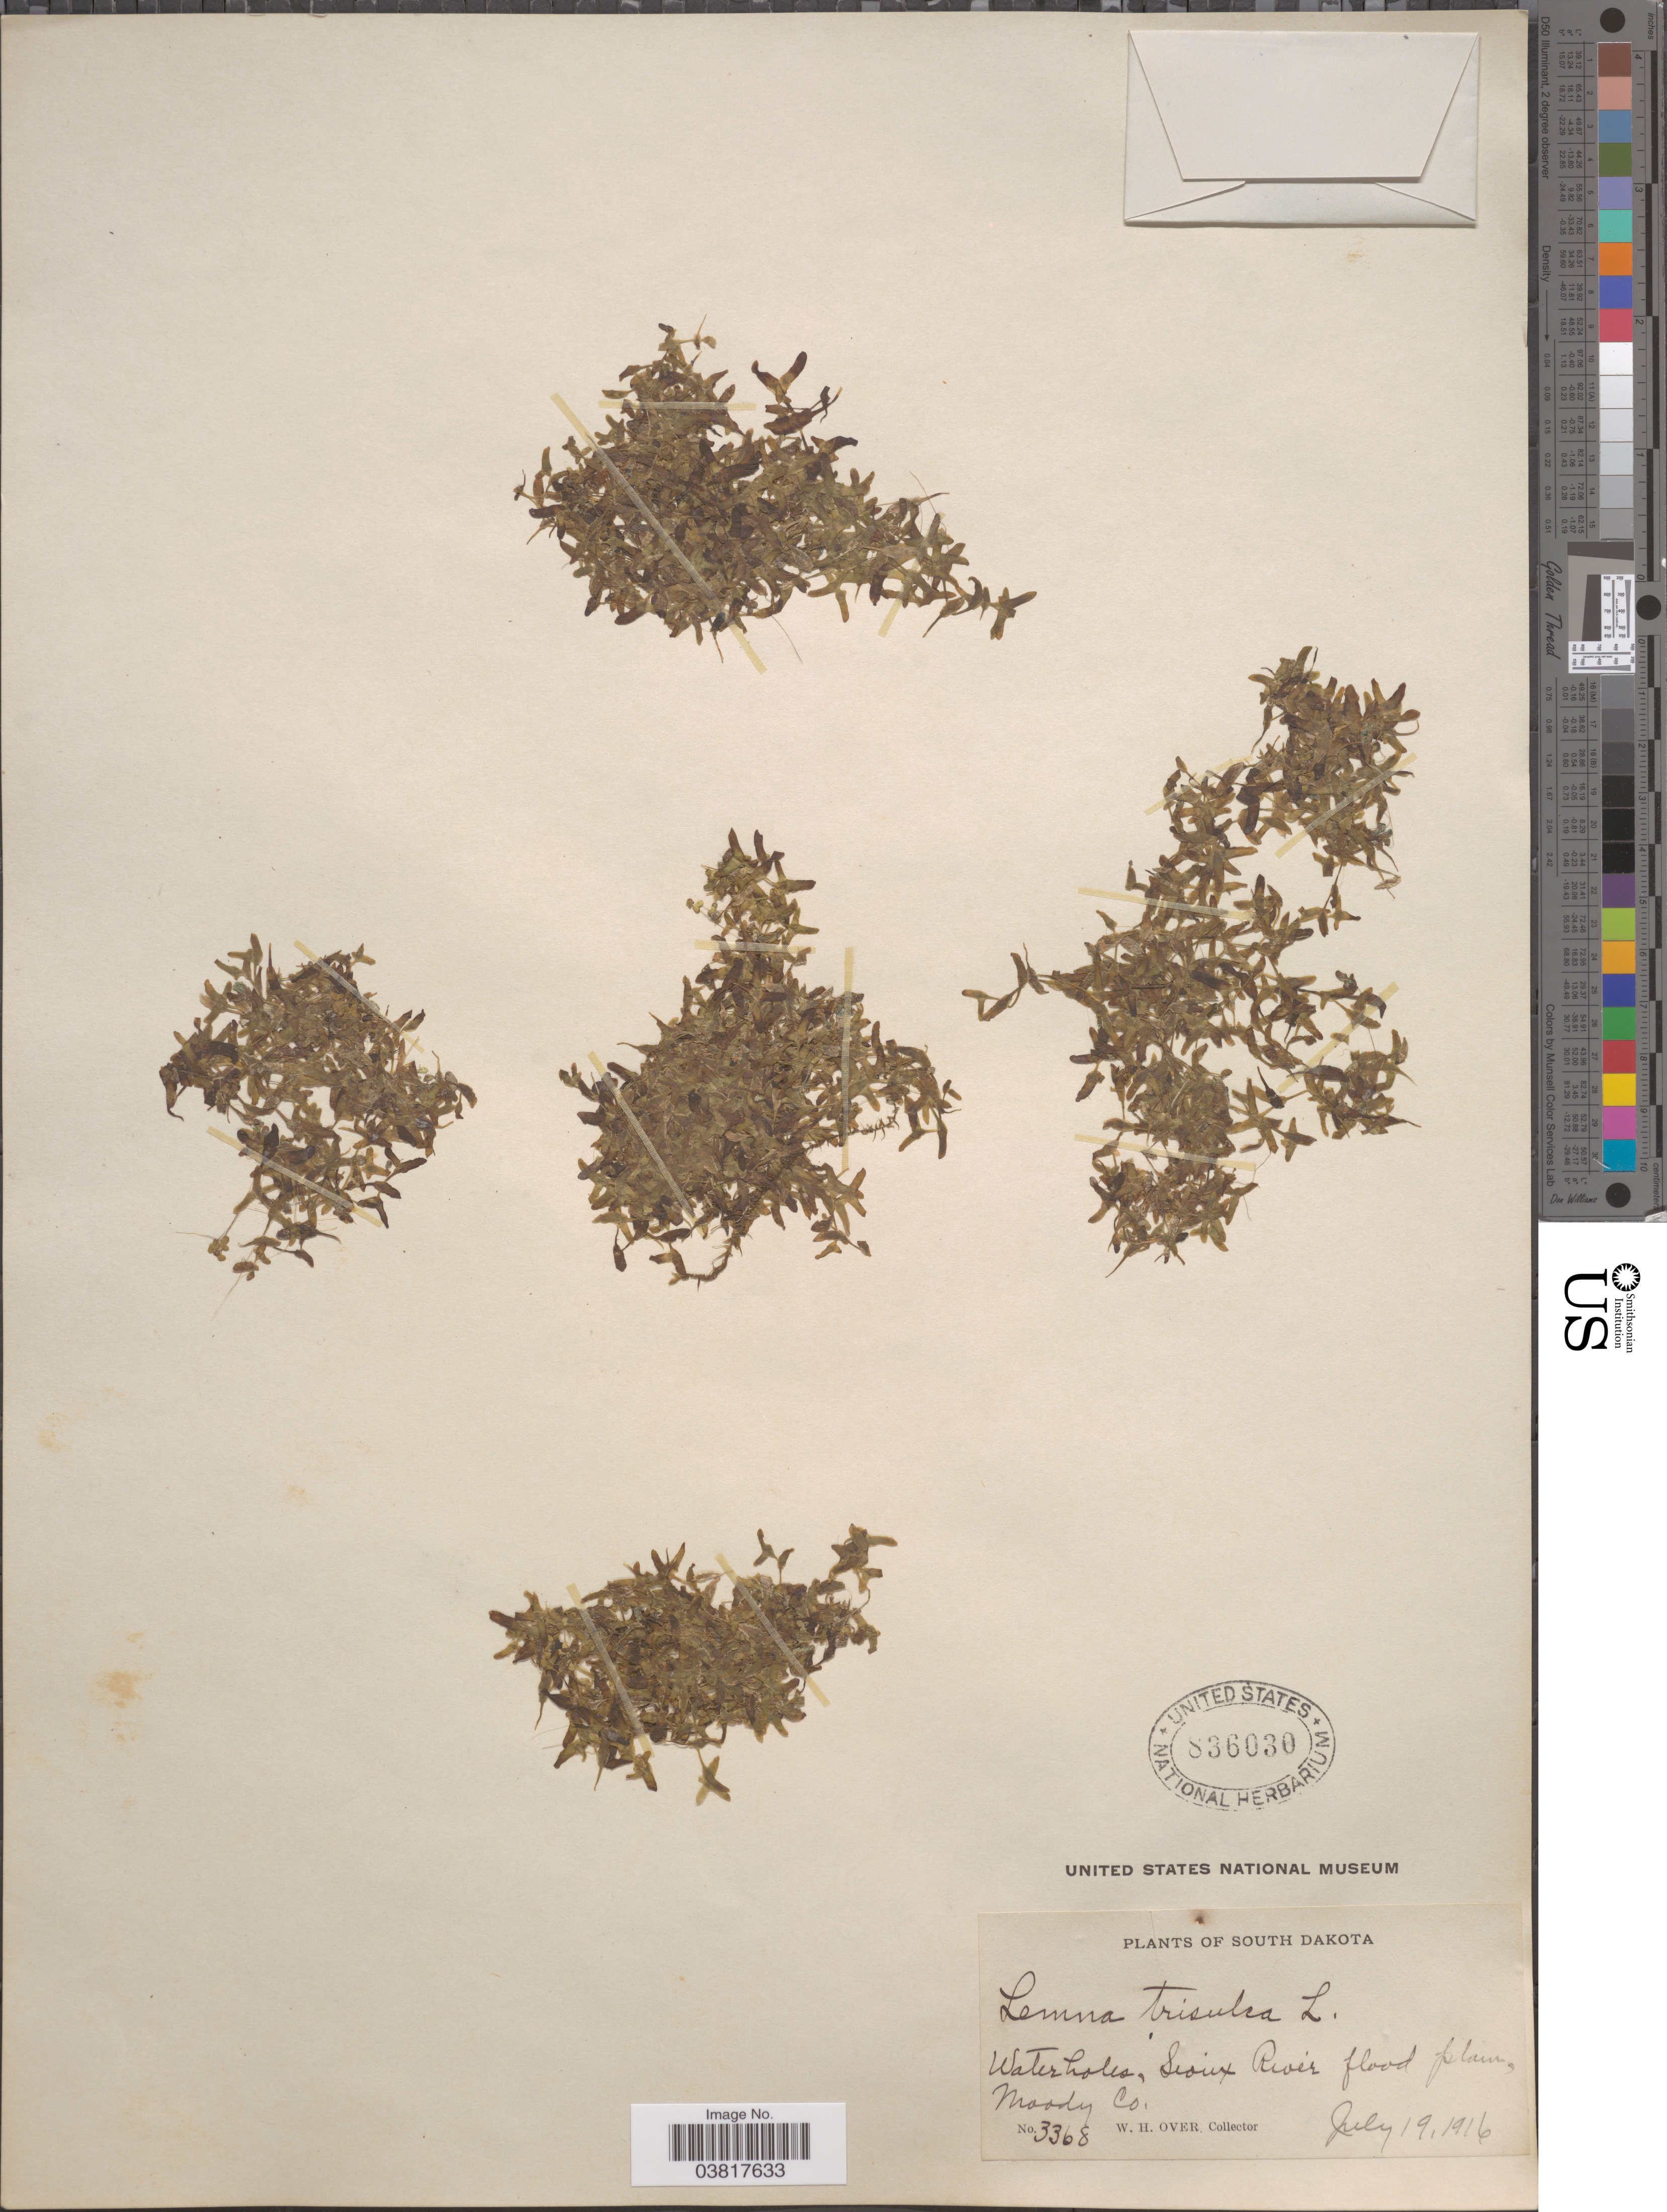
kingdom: Plantae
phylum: Tracheophyta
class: Liliopsida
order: Alismatales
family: Araceae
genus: Lemna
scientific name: Lemna trisulca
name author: L.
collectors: W. Over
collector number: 3368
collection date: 1916-07-19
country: United States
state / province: South Dakota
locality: Waterholes, Sioux River flood plain, Moody Co.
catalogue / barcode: US 836030